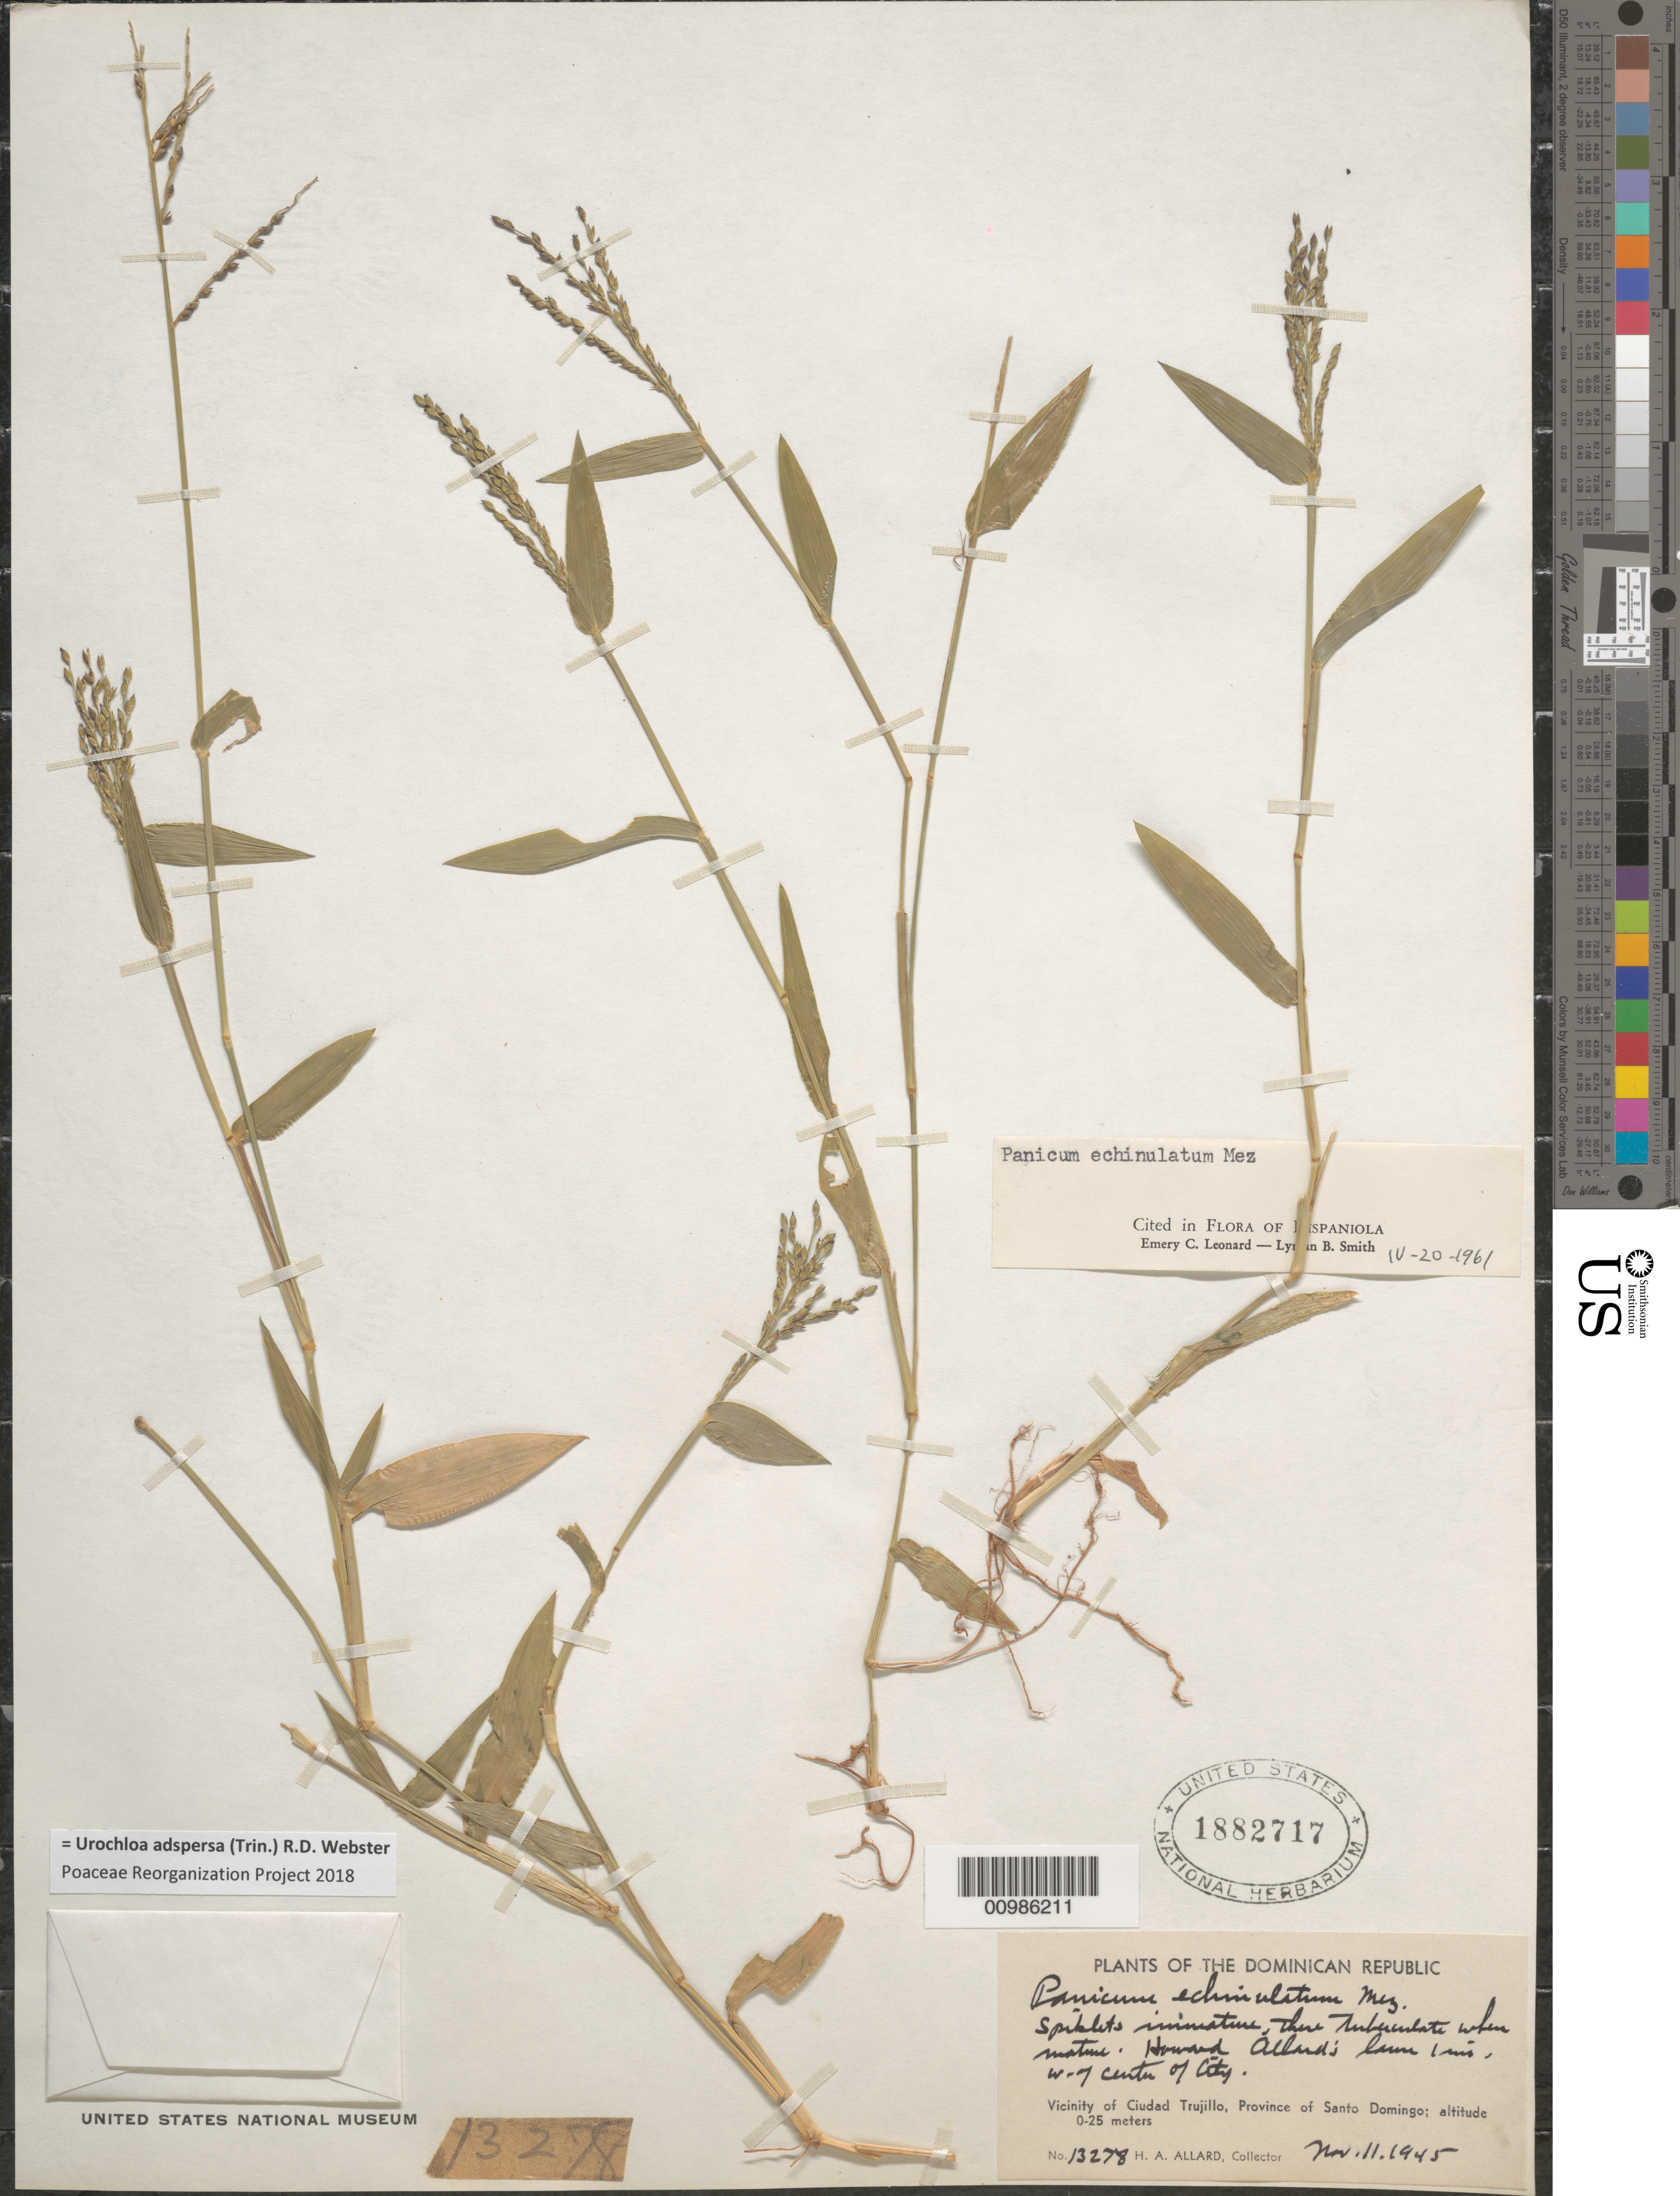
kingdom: Plantae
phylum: Tracheophyta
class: Liliopsida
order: Poales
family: Poaceae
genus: Brachiaria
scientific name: Brachiaria echinulata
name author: (Mez) Parodi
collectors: H. A. Allard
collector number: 13278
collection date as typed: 11 Nov 1945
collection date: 1945-11-11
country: Dominican Republic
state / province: Distrito Nacional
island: Hispaniola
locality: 1 mile west of center of Santo Domingo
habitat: on lawn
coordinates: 0 N, 0 E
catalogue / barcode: US 1882717